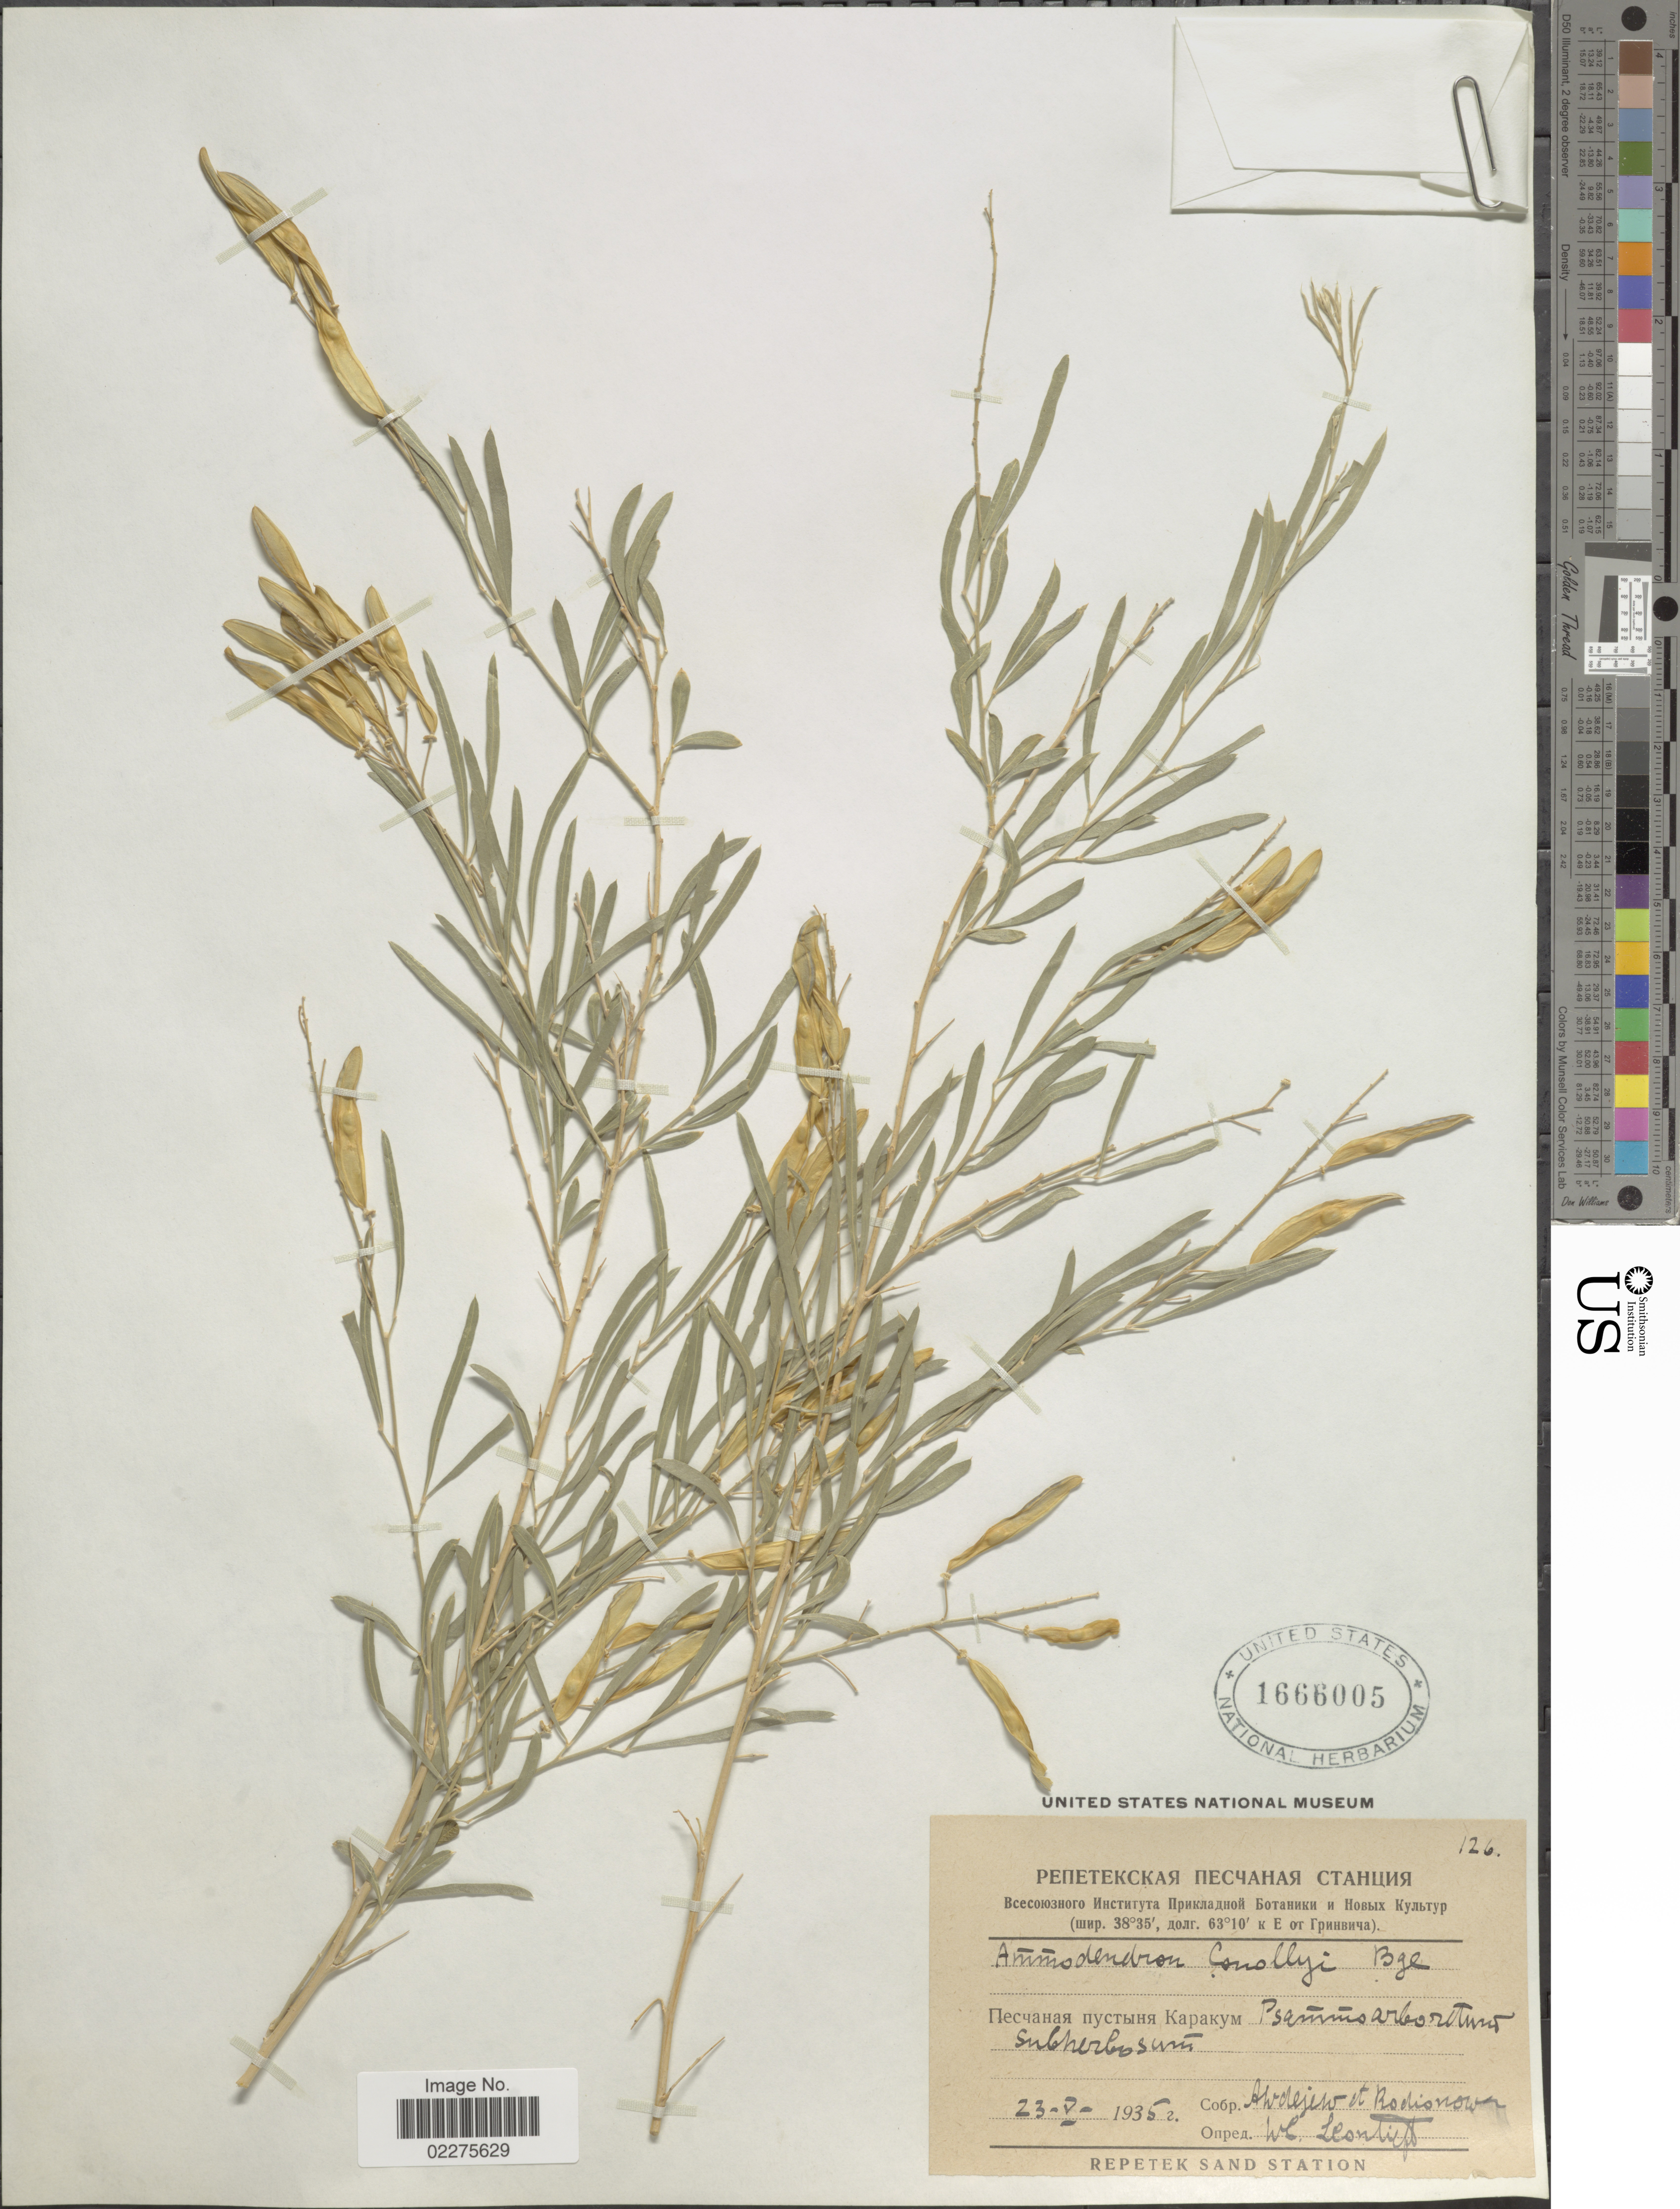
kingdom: Plantae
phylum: Tracheophyta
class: Magnoliopsida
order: Fabales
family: Fabaceae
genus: Ammodendron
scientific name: Ammodendron conollyi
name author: Bunge ex Boiss.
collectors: W. Leontieft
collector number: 126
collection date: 1935-05-23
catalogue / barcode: US 1666005